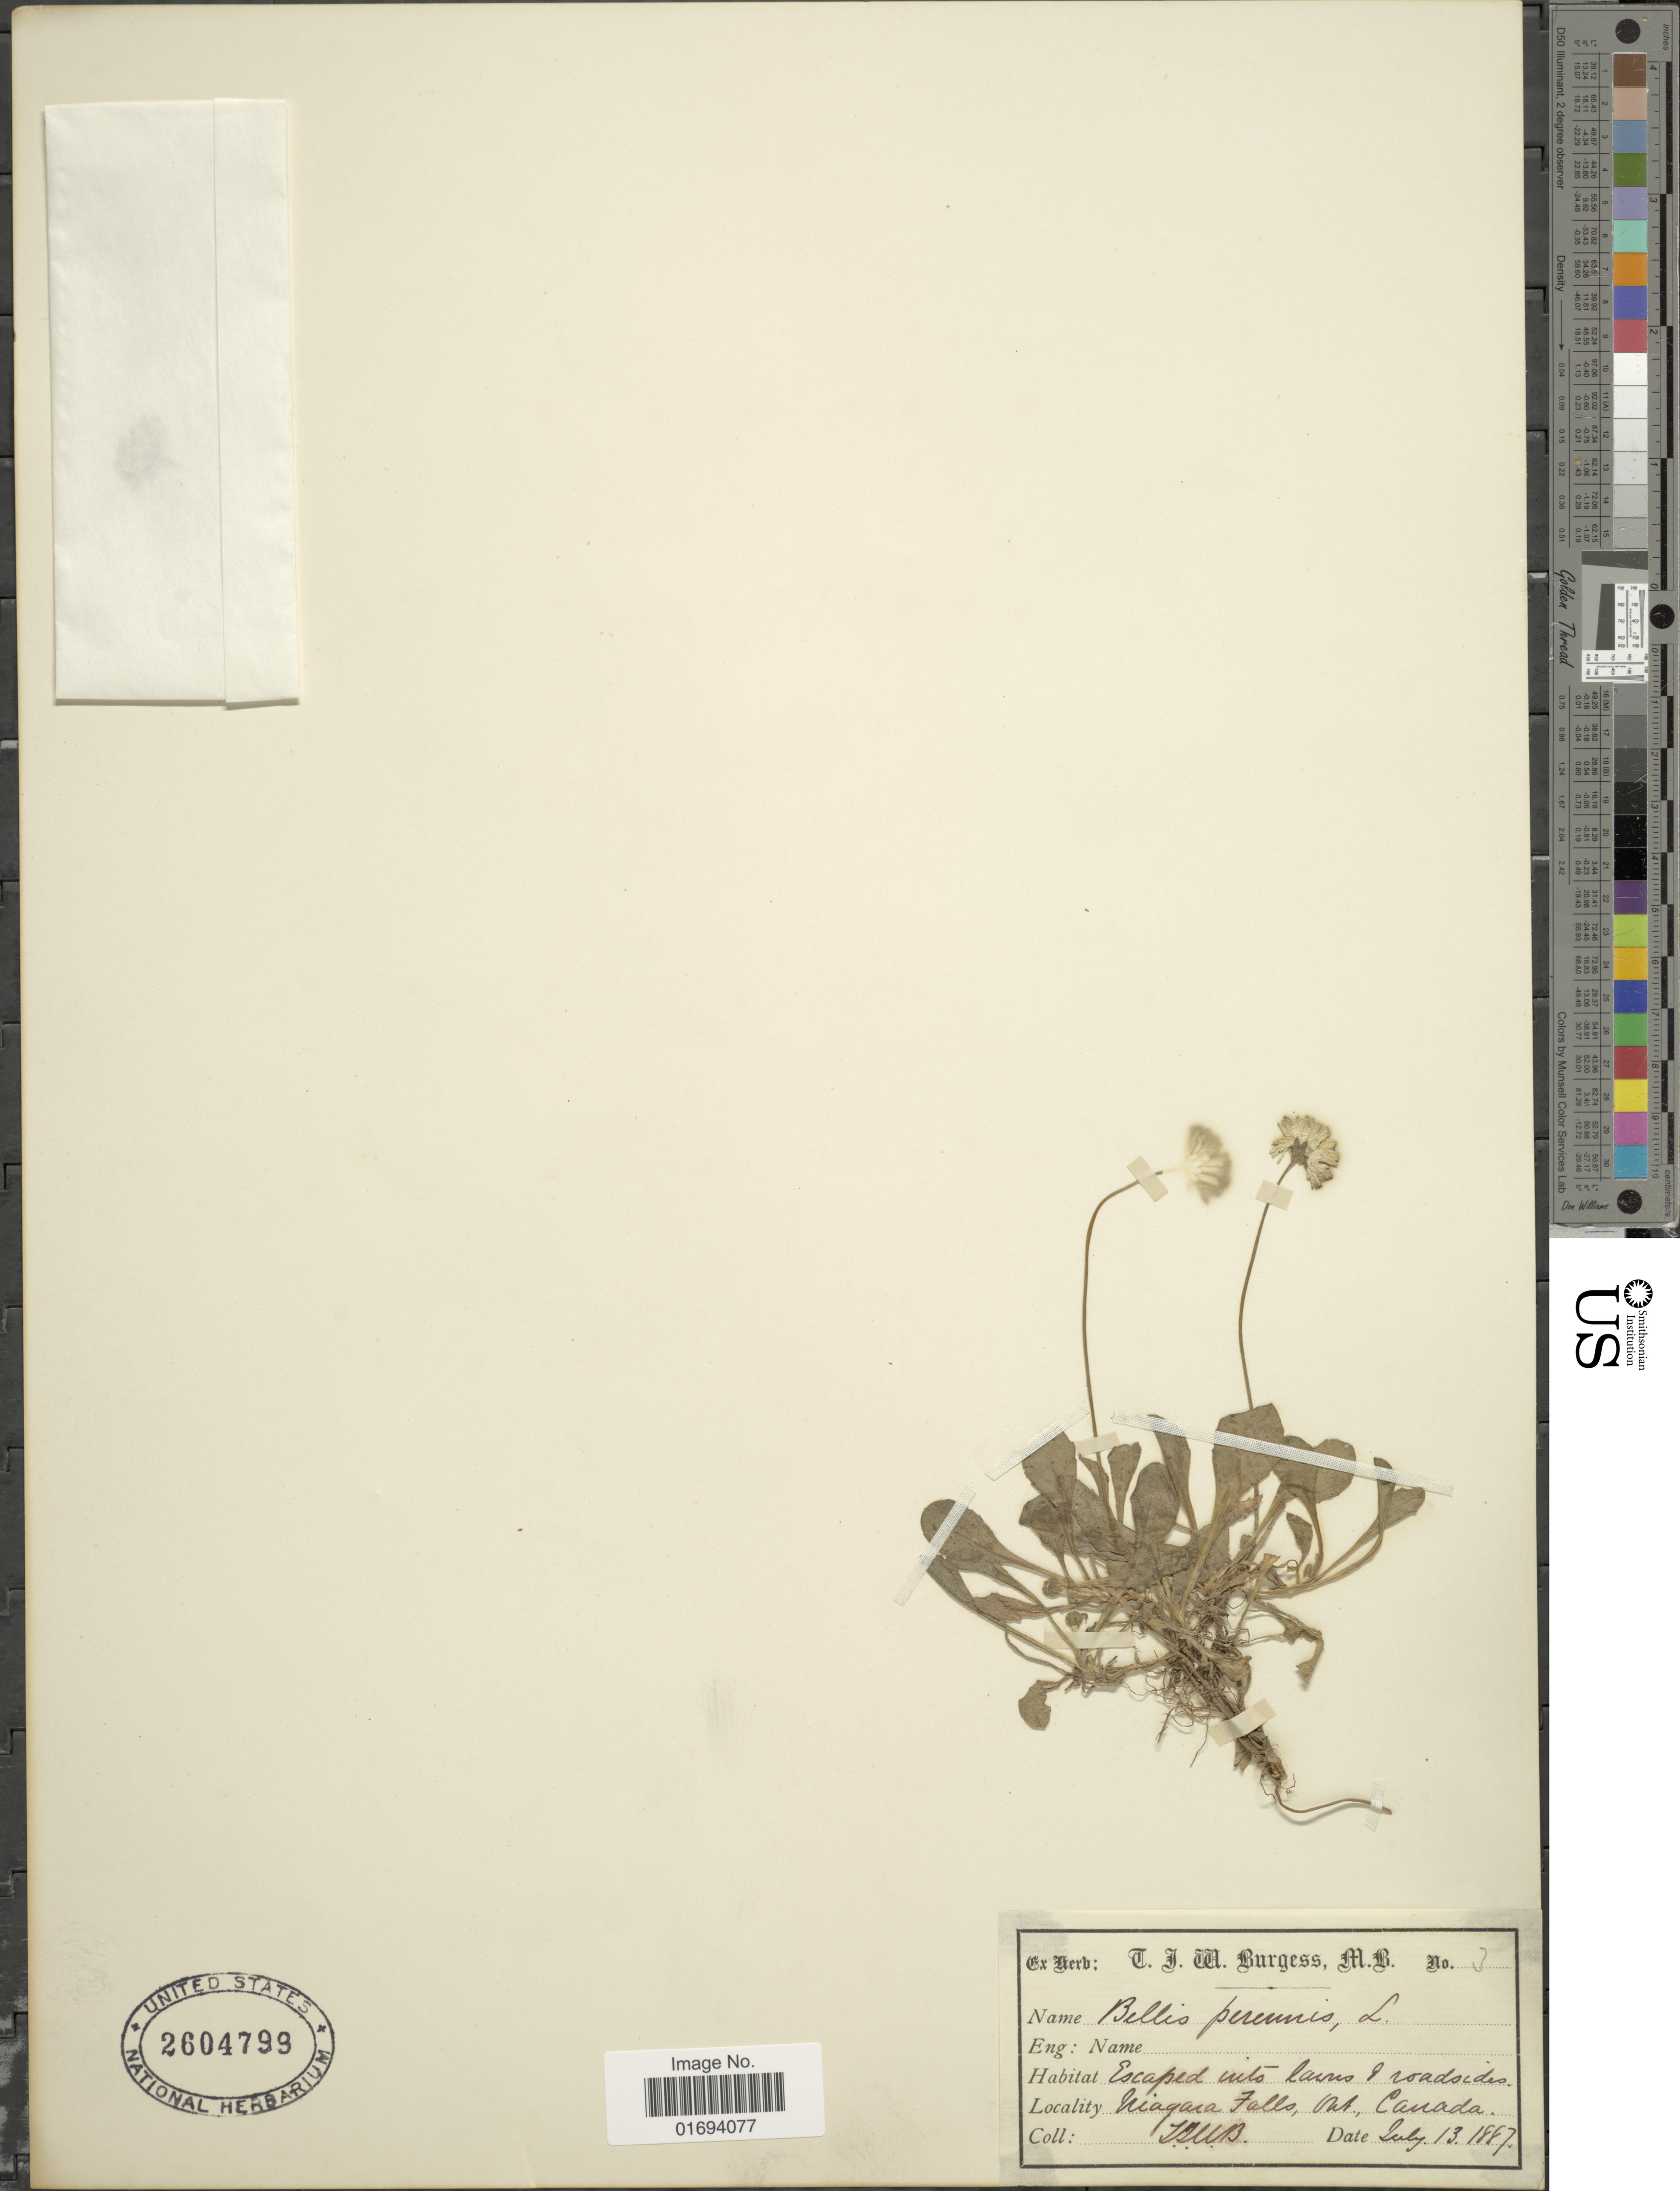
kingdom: Plantae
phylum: Tracheophyta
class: Magnoliopsida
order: Asterales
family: Asteraceae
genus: Bellis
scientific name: Bellis perennis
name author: L.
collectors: T. Burgess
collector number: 3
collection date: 1887-07-13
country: Canada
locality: Niagara Falls, Mt. Canada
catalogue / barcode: US 2604799